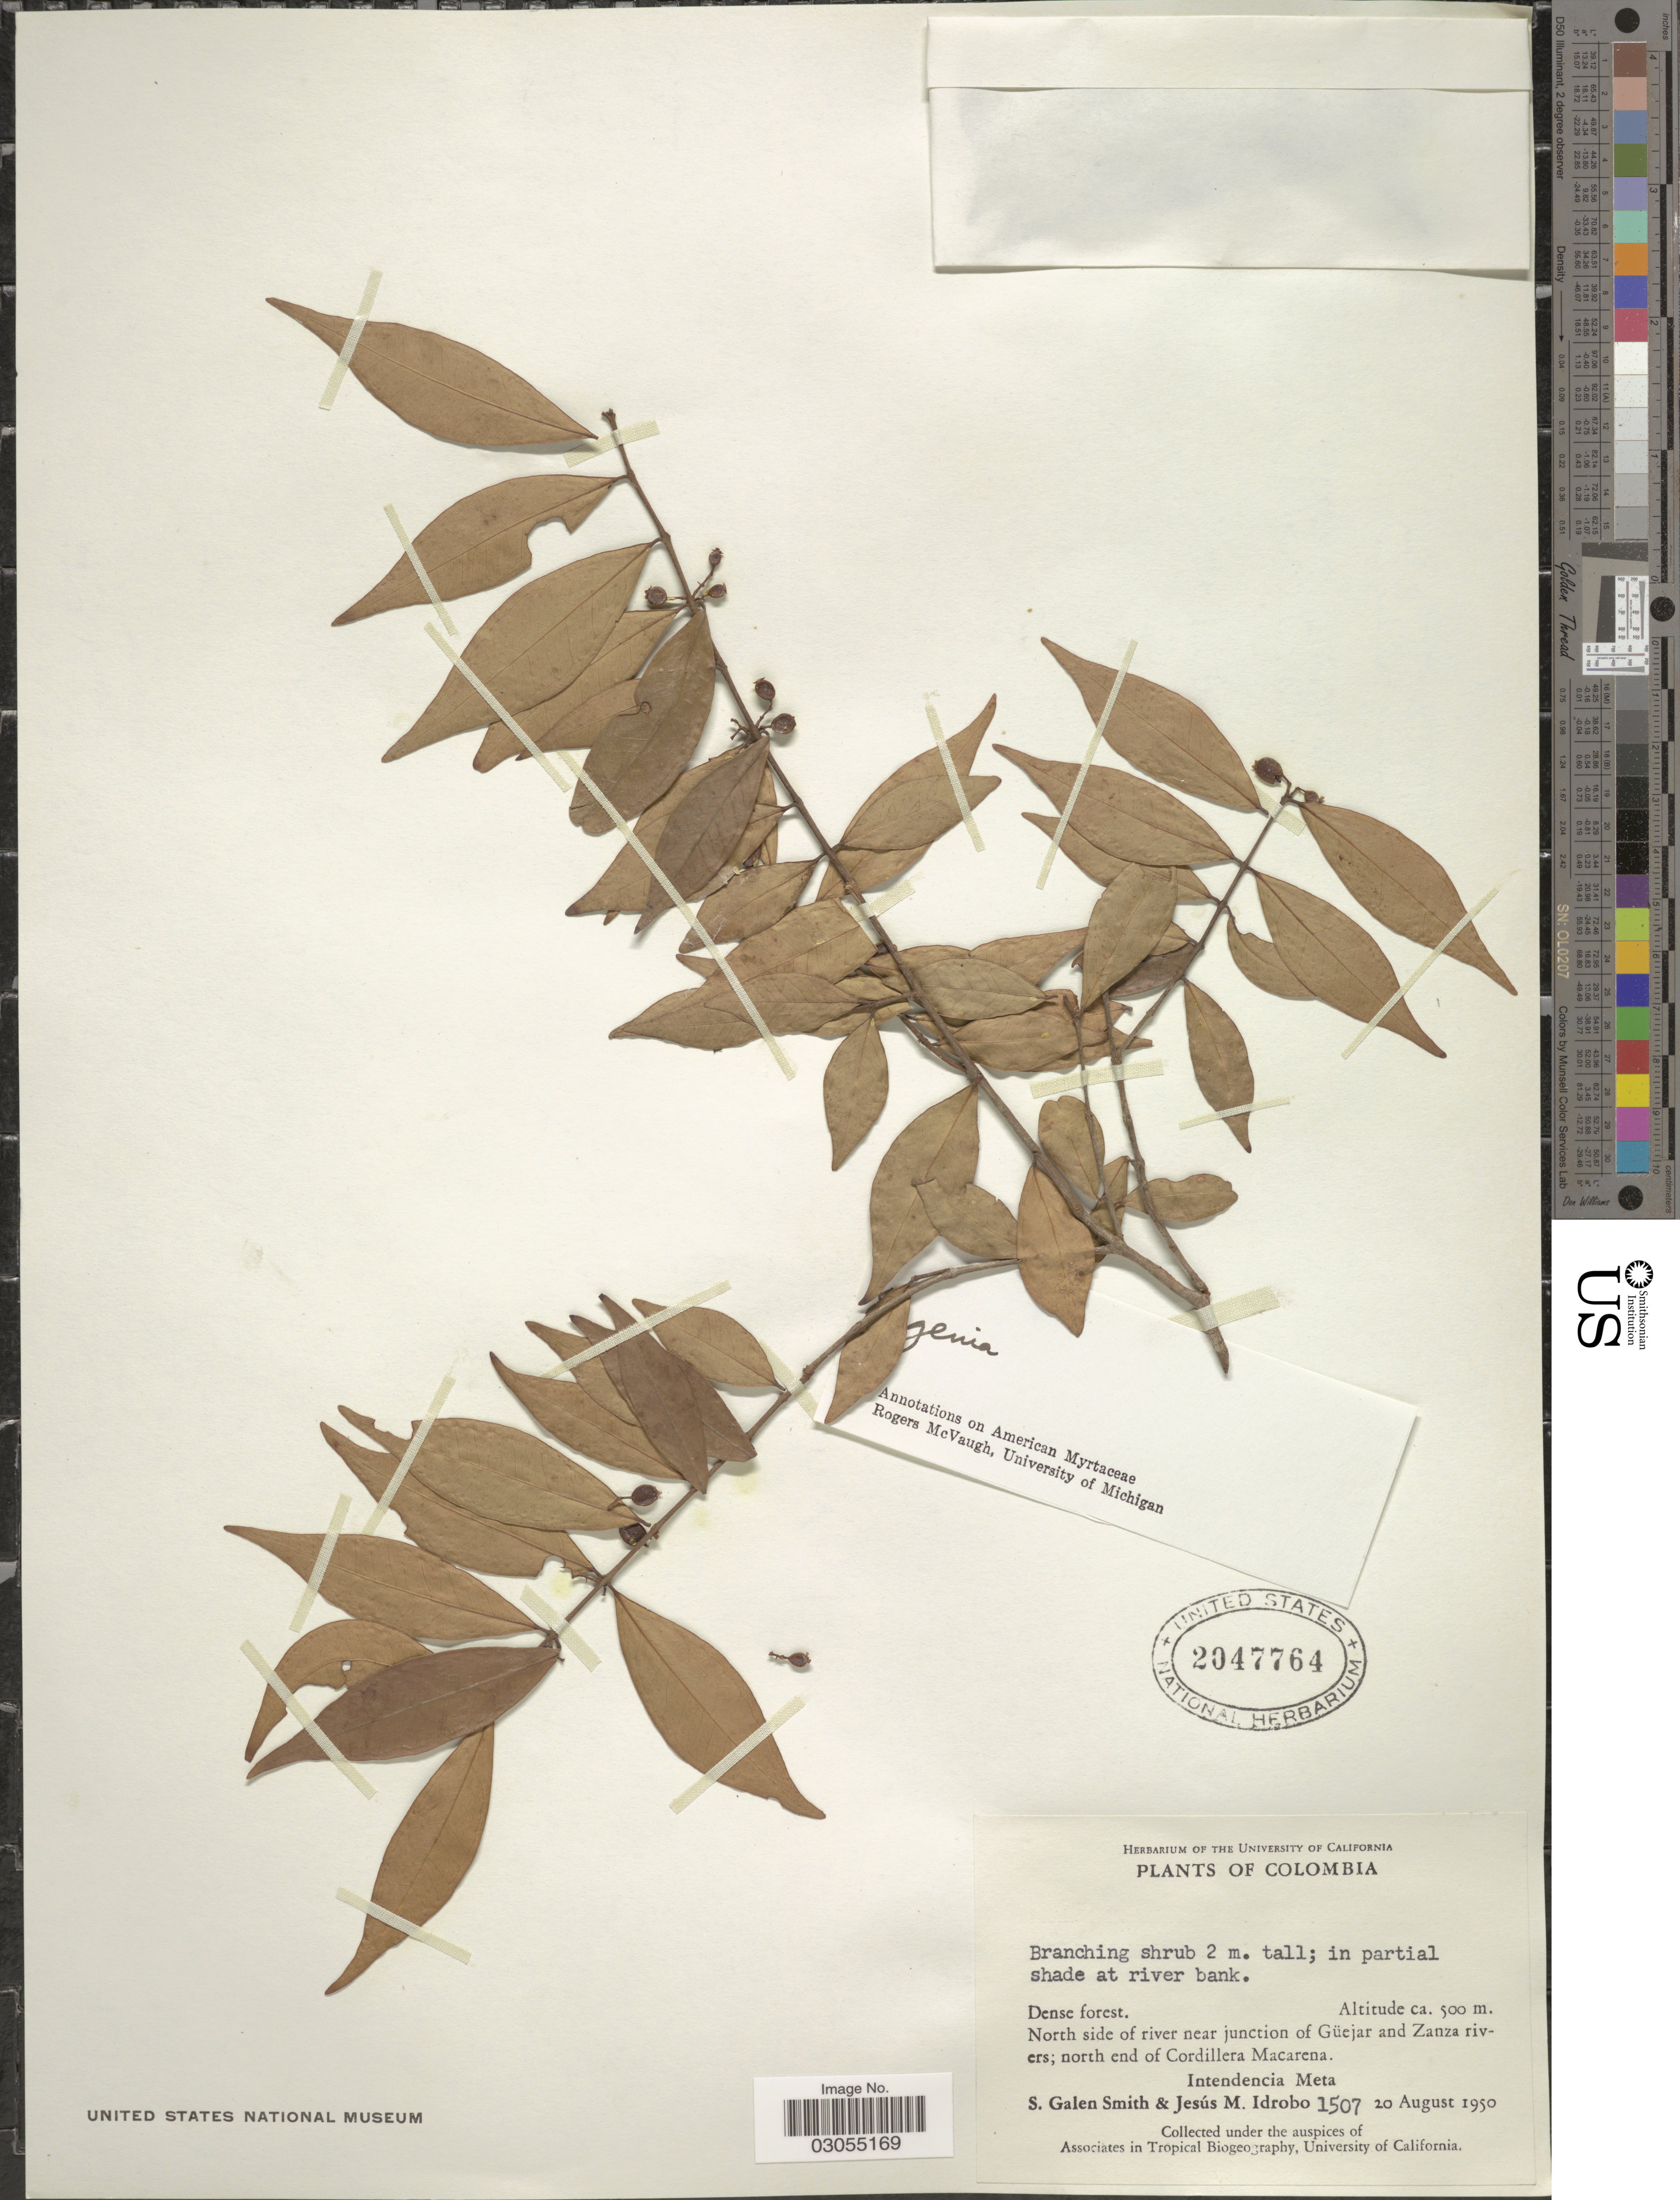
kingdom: Plantae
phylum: Tracheophyta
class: Magnoliopsida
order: Myrtales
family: Myrtaceae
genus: Eugenia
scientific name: Eugenia sp.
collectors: S. G. Smith & J. M. Idrobo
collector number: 1507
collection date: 1950-08-20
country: Colombia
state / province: Meta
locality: North side of river near junction of Güejar and Zanza rivers; north end of Cordillera Macarena. Intendencia Meta.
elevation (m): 500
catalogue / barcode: US 2047764